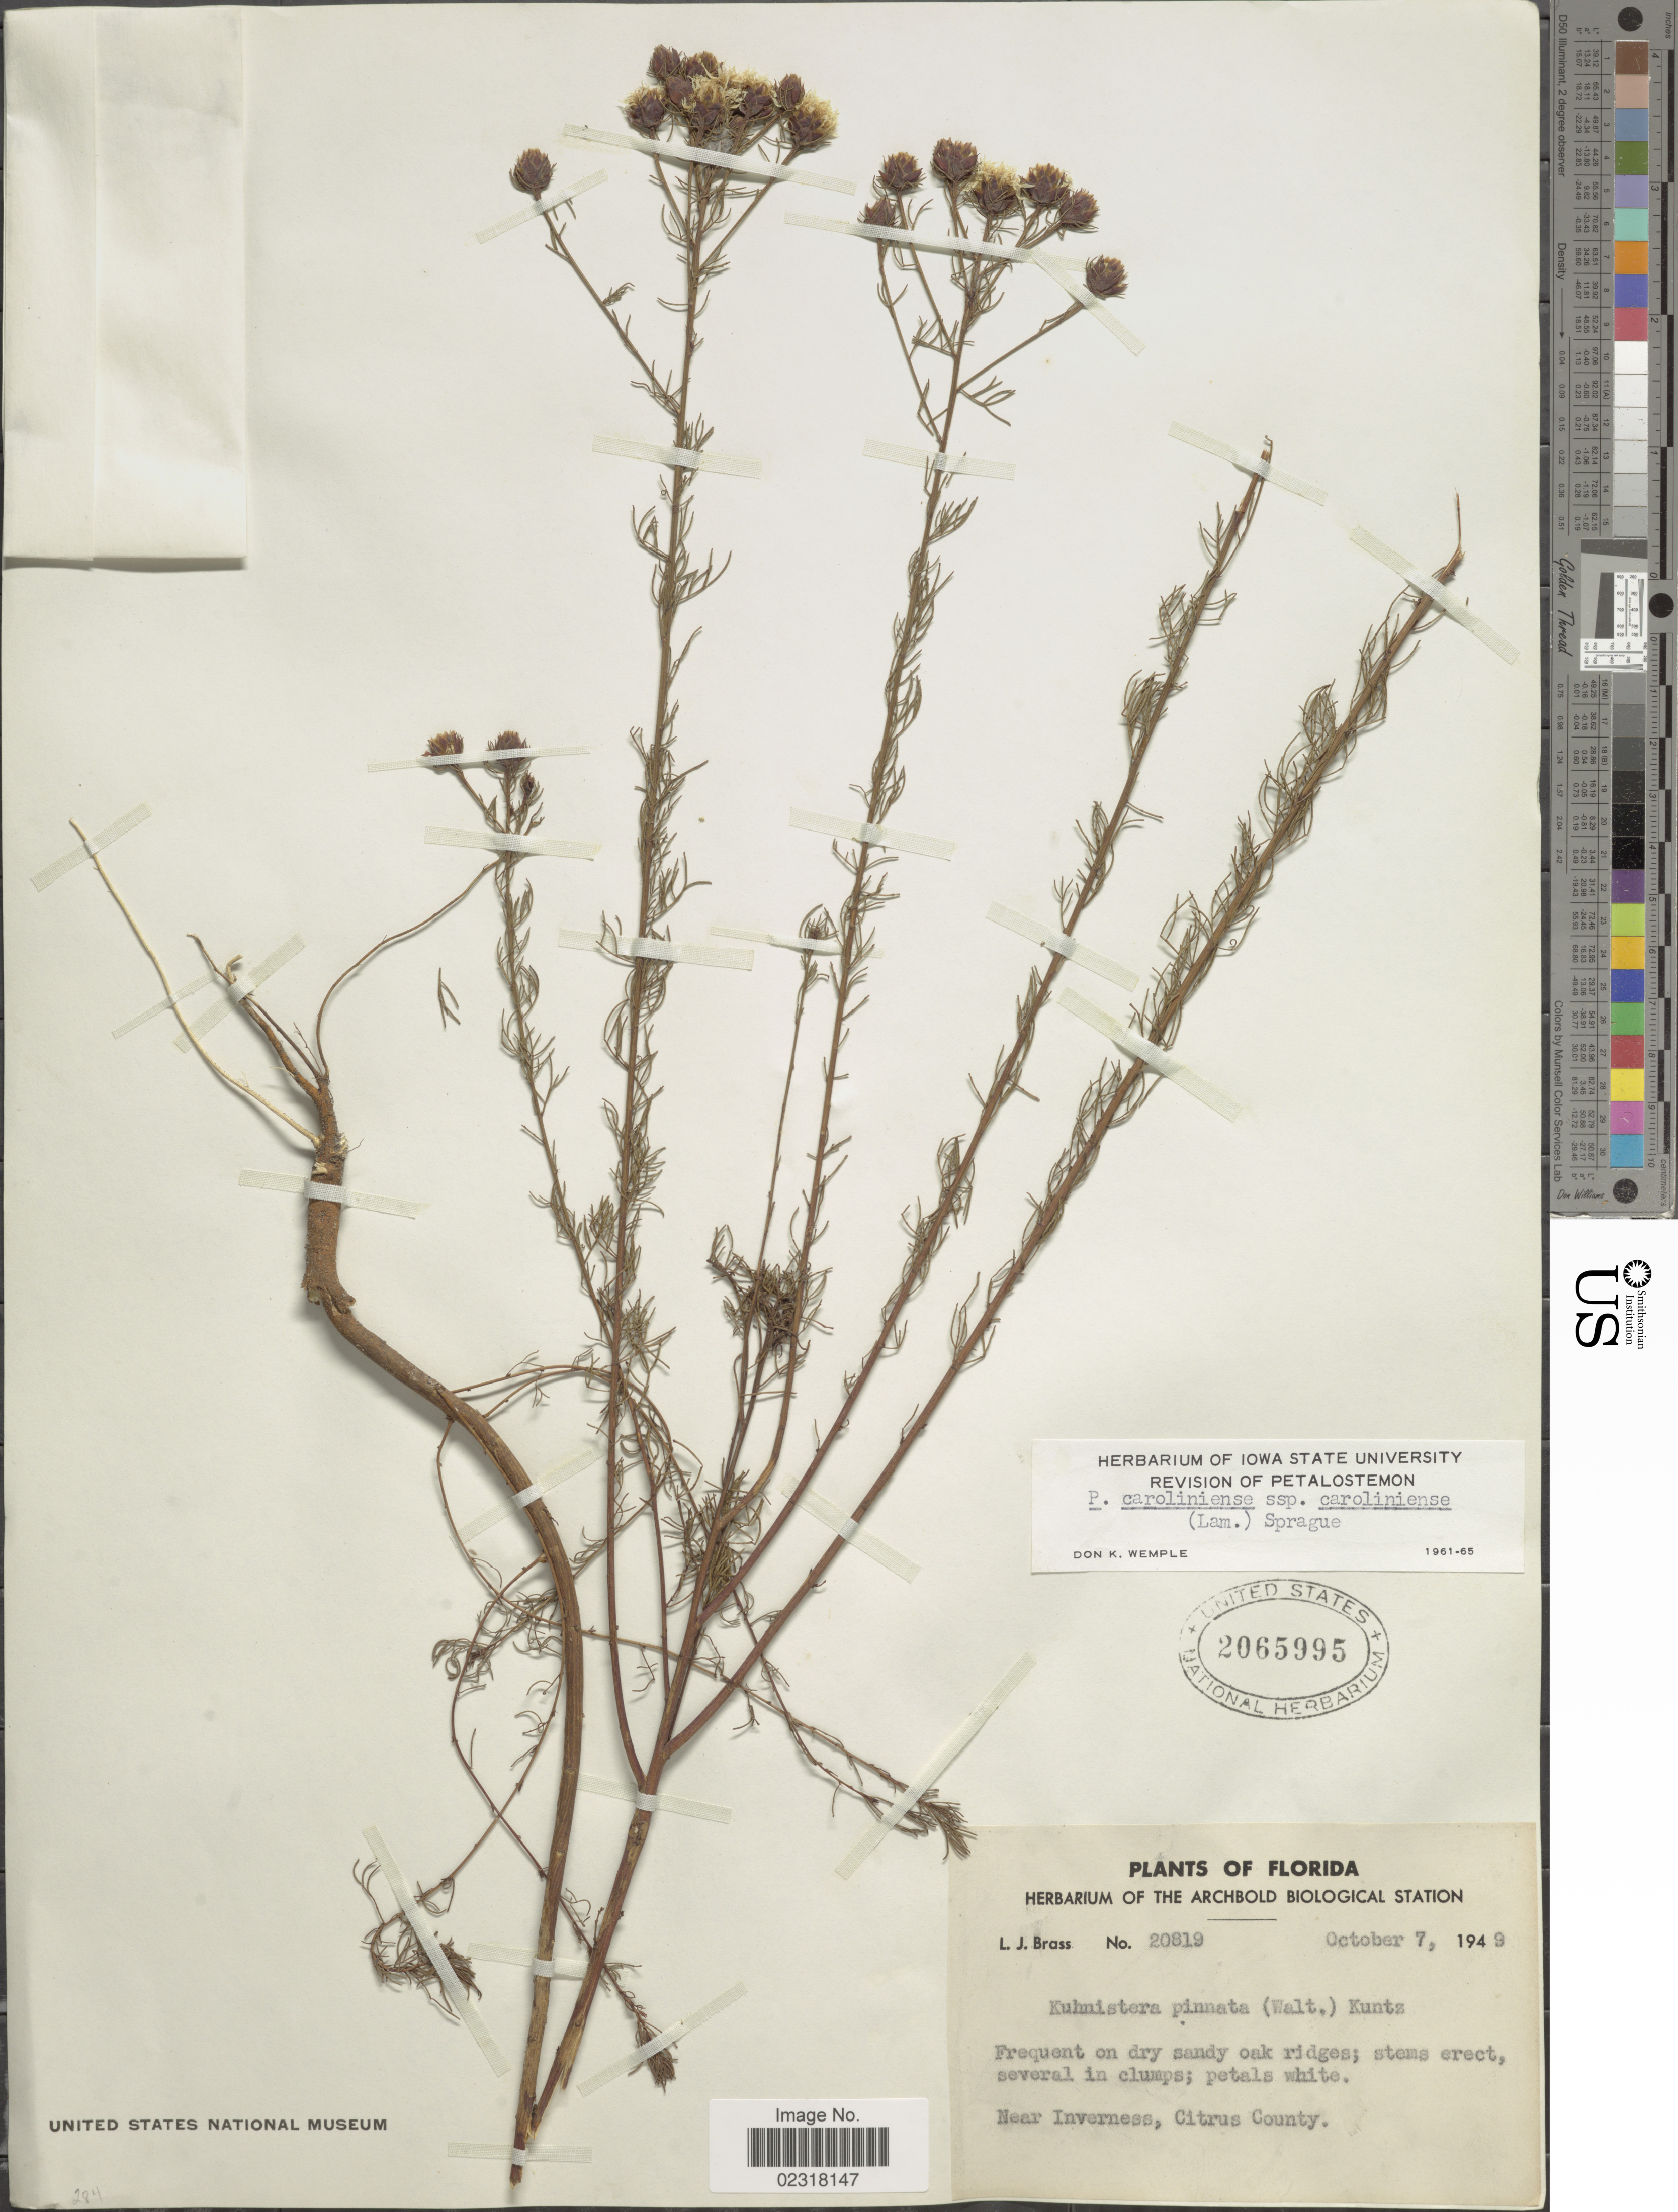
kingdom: Plantae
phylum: Tracheophyta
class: Magnoliopsida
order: Fabales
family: Fabaceae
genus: Dalea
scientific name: Dalea pinnata var. pinnata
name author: (J.F. Gmel.) Barneby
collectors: L. J. Brass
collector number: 20819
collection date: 1949-10-07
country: United States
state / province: Florida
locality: Near Inverness, Citrus County.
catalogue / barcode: US 25065995